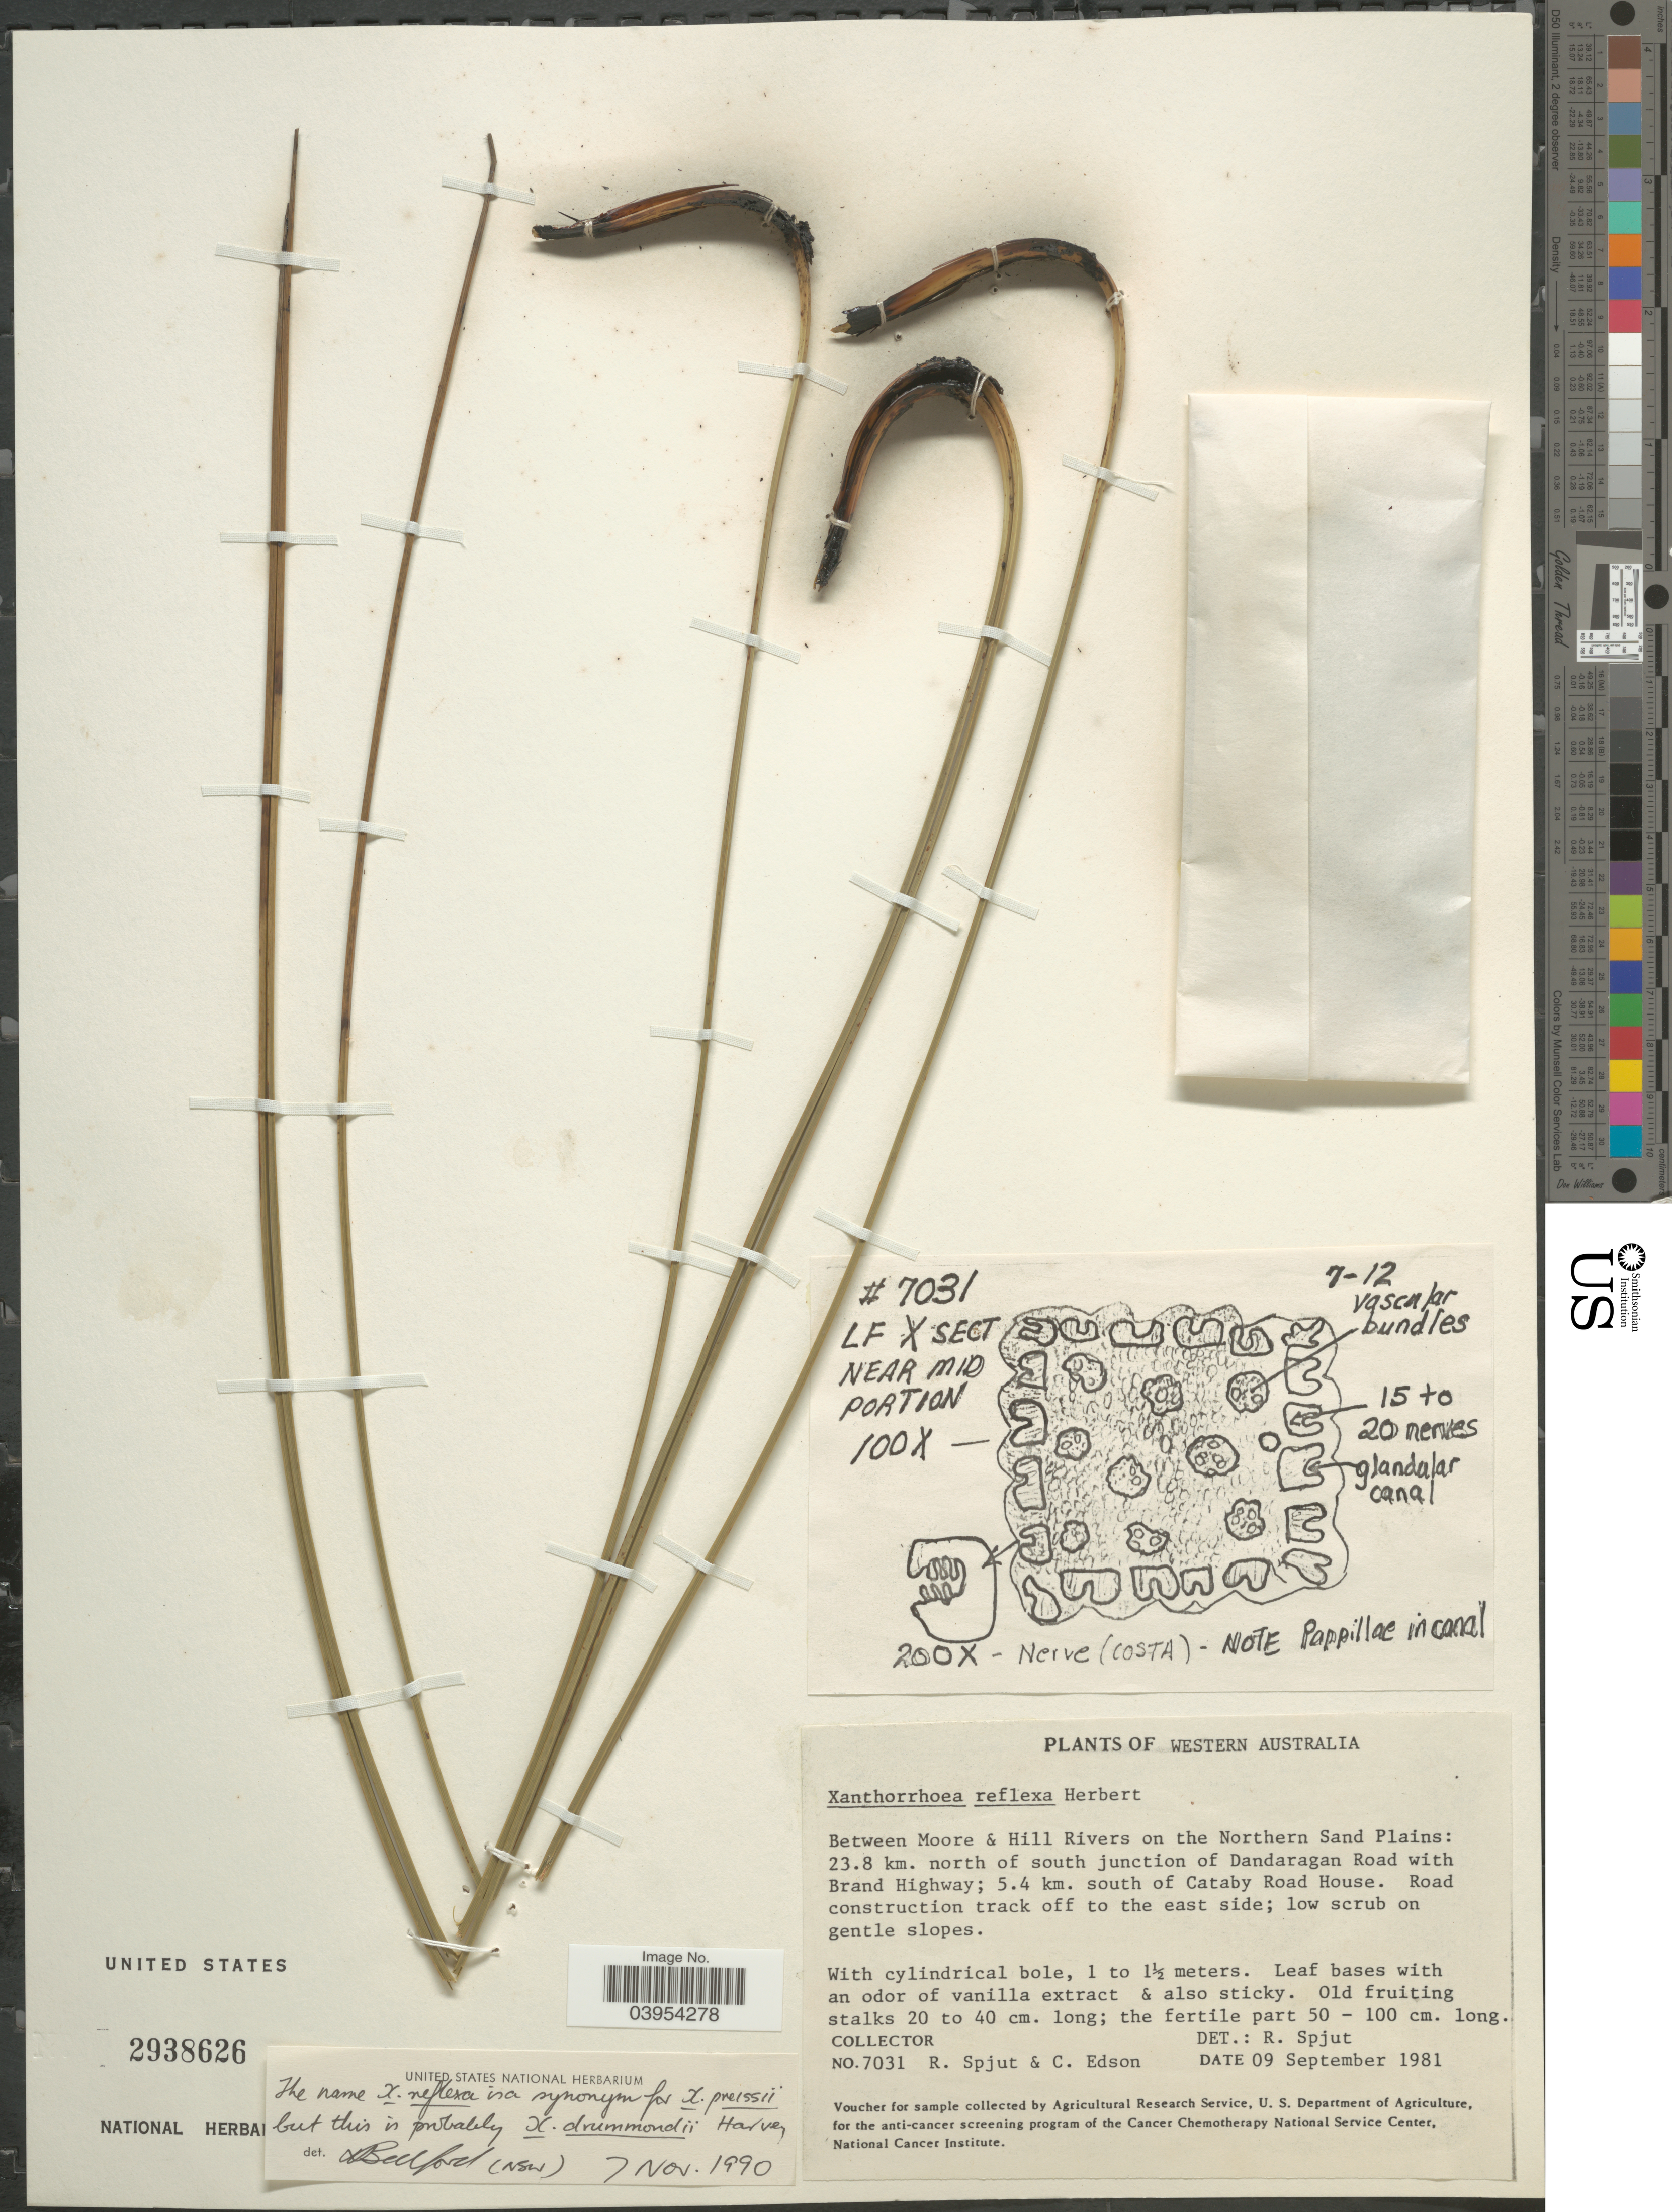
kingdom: Plantae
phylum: Tracheophyta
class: Liliopsida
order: Asparagales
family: Asphodelaceae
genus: Xanthorrhoea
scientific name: Xanthorrhoea drummondii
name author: Harv.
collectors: R. Spjut & C. Edson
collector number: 7031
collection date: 1981-09-09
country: Australia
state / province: Western Australia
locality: Between Moore & Hill Rivers on the Northern Sand Plains: 23.8 km. north of south junction of Dandaragan Road with Brand Highway; 5.4 km. south of Cataby Road House. Road construction track off to the east side.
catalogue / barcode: US 2938626